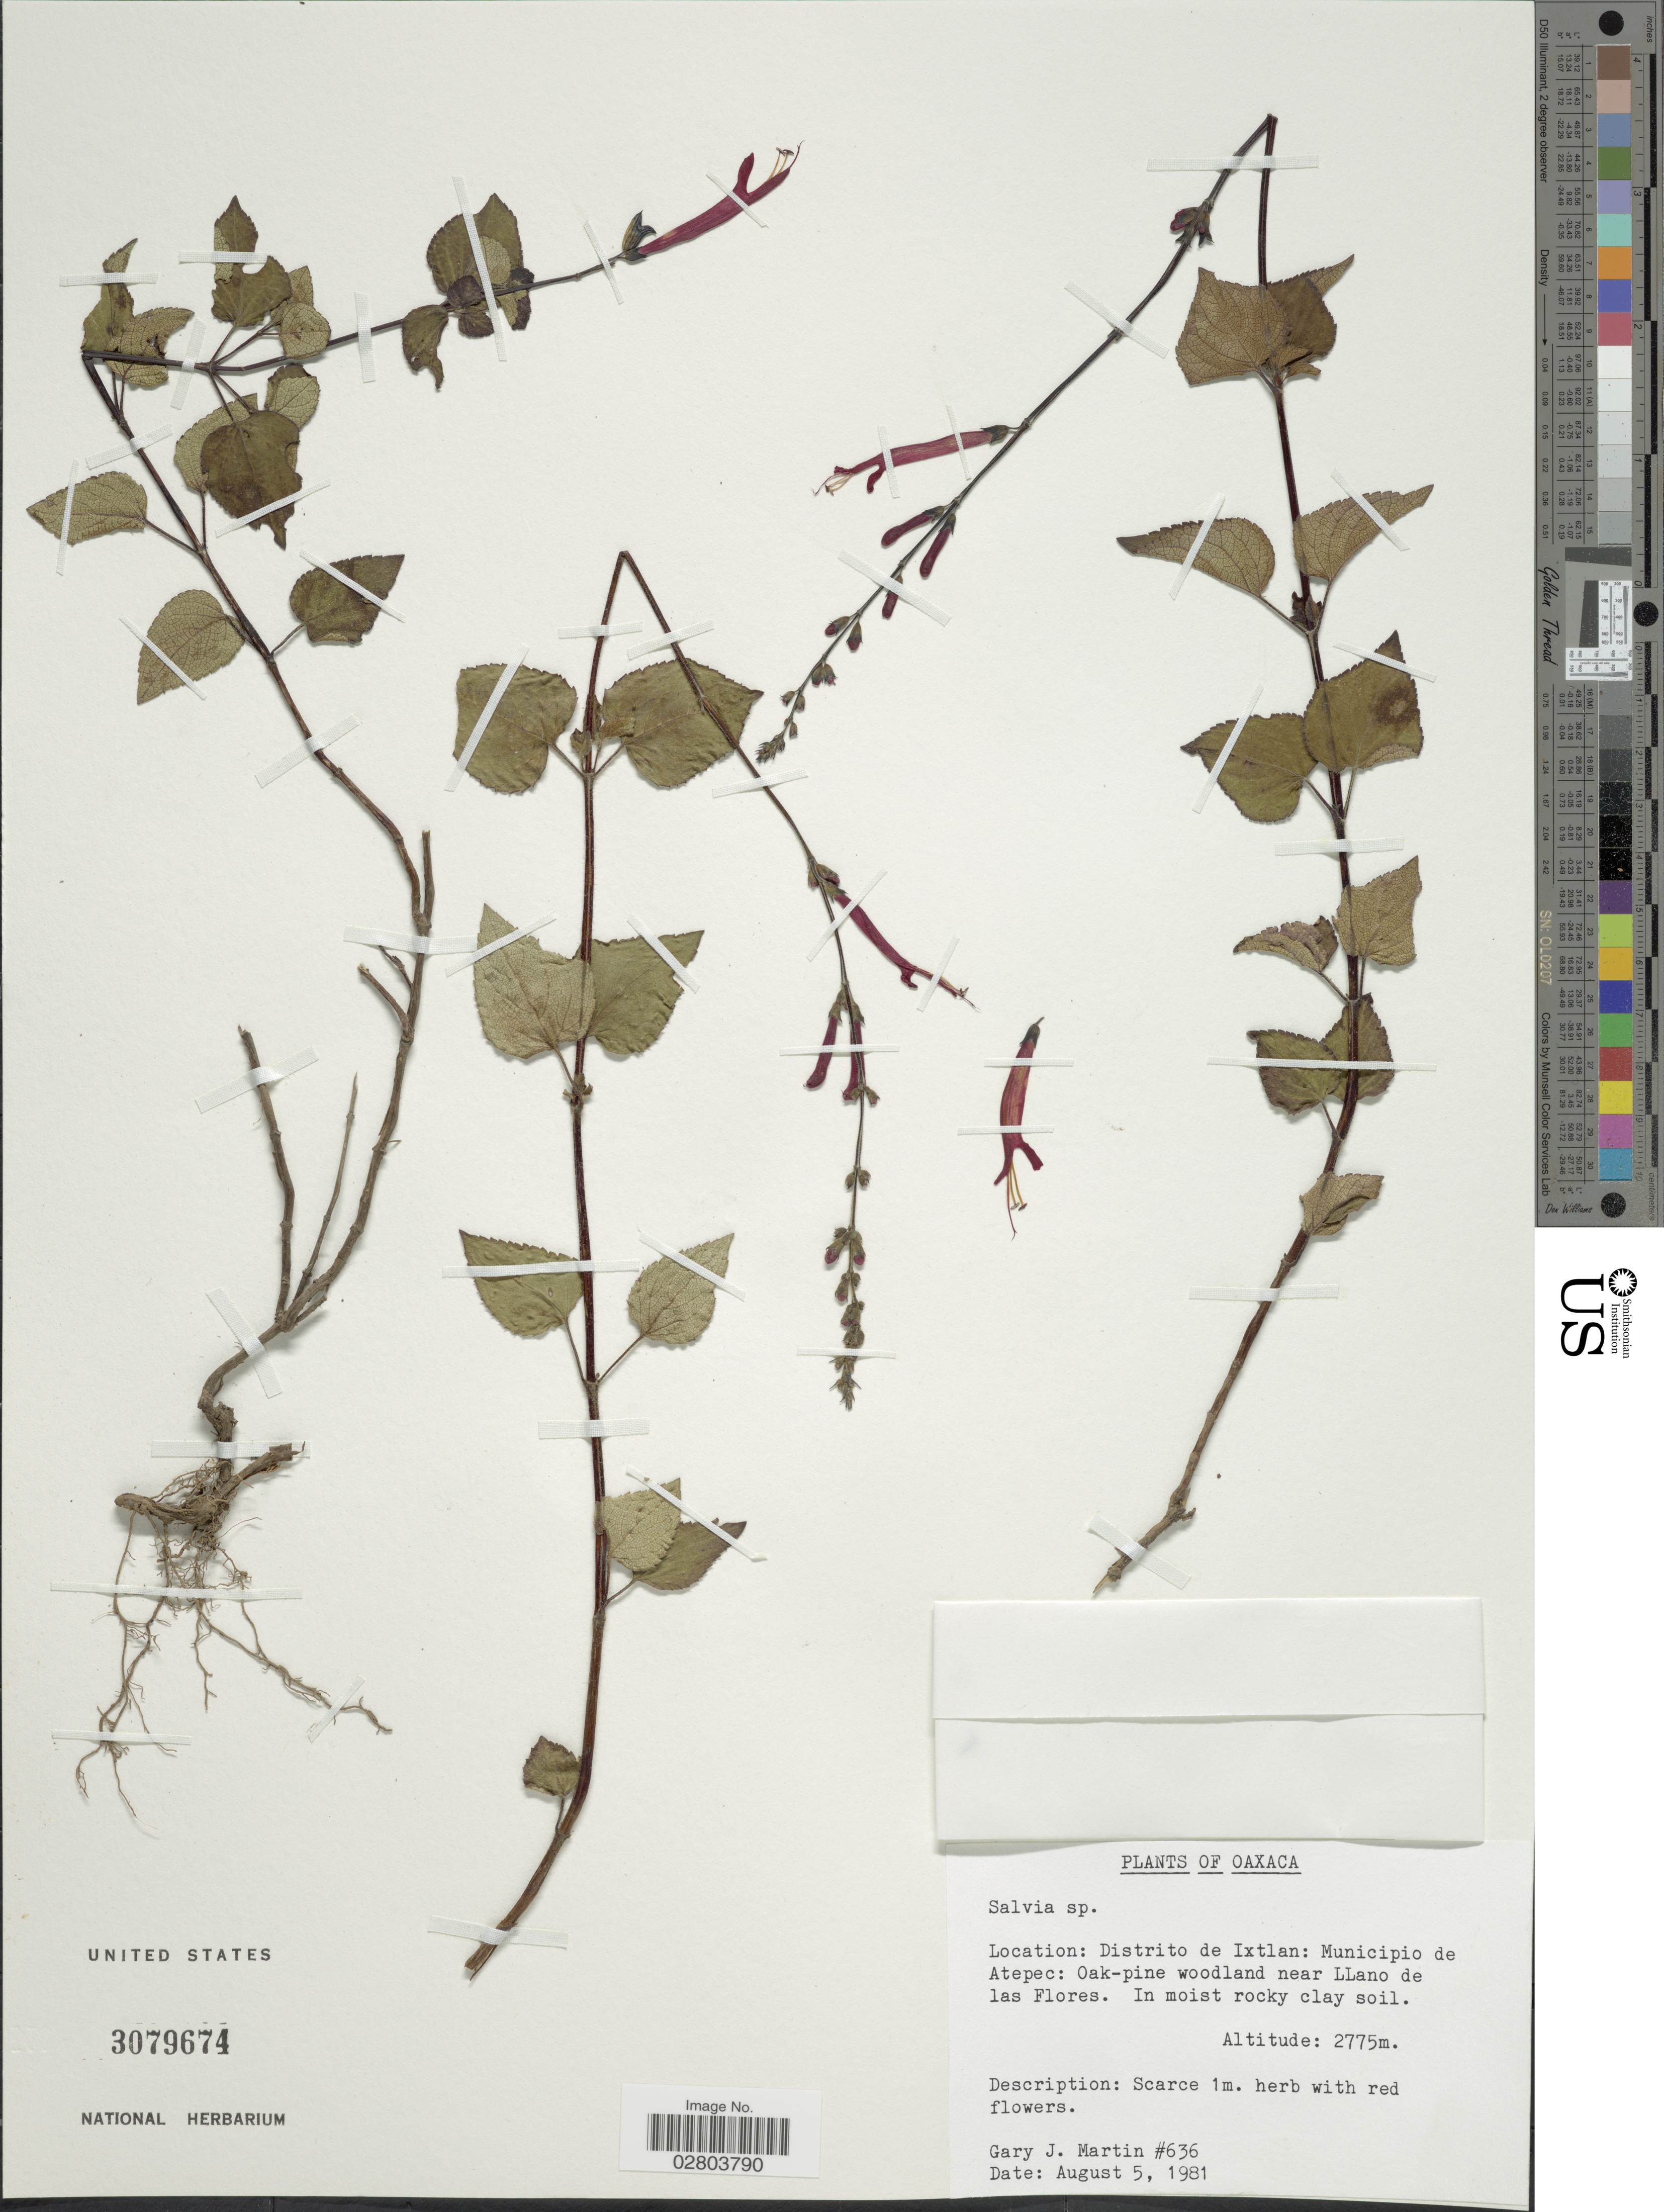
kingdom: Plantae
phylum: Tracheophyta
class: Magnoliopsida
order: Lamiales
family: Lamiaceae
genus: Salvia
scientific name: Salvia sp.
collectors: G. J. Martin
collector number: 636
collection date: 1981-08-05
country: Mexico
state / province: Oaxaca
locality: Distrito de Ixtlan: Municipio de Atepec: Oak-pine woodland near LLano de las Flores.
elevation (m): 2775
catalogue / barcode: US 3079674